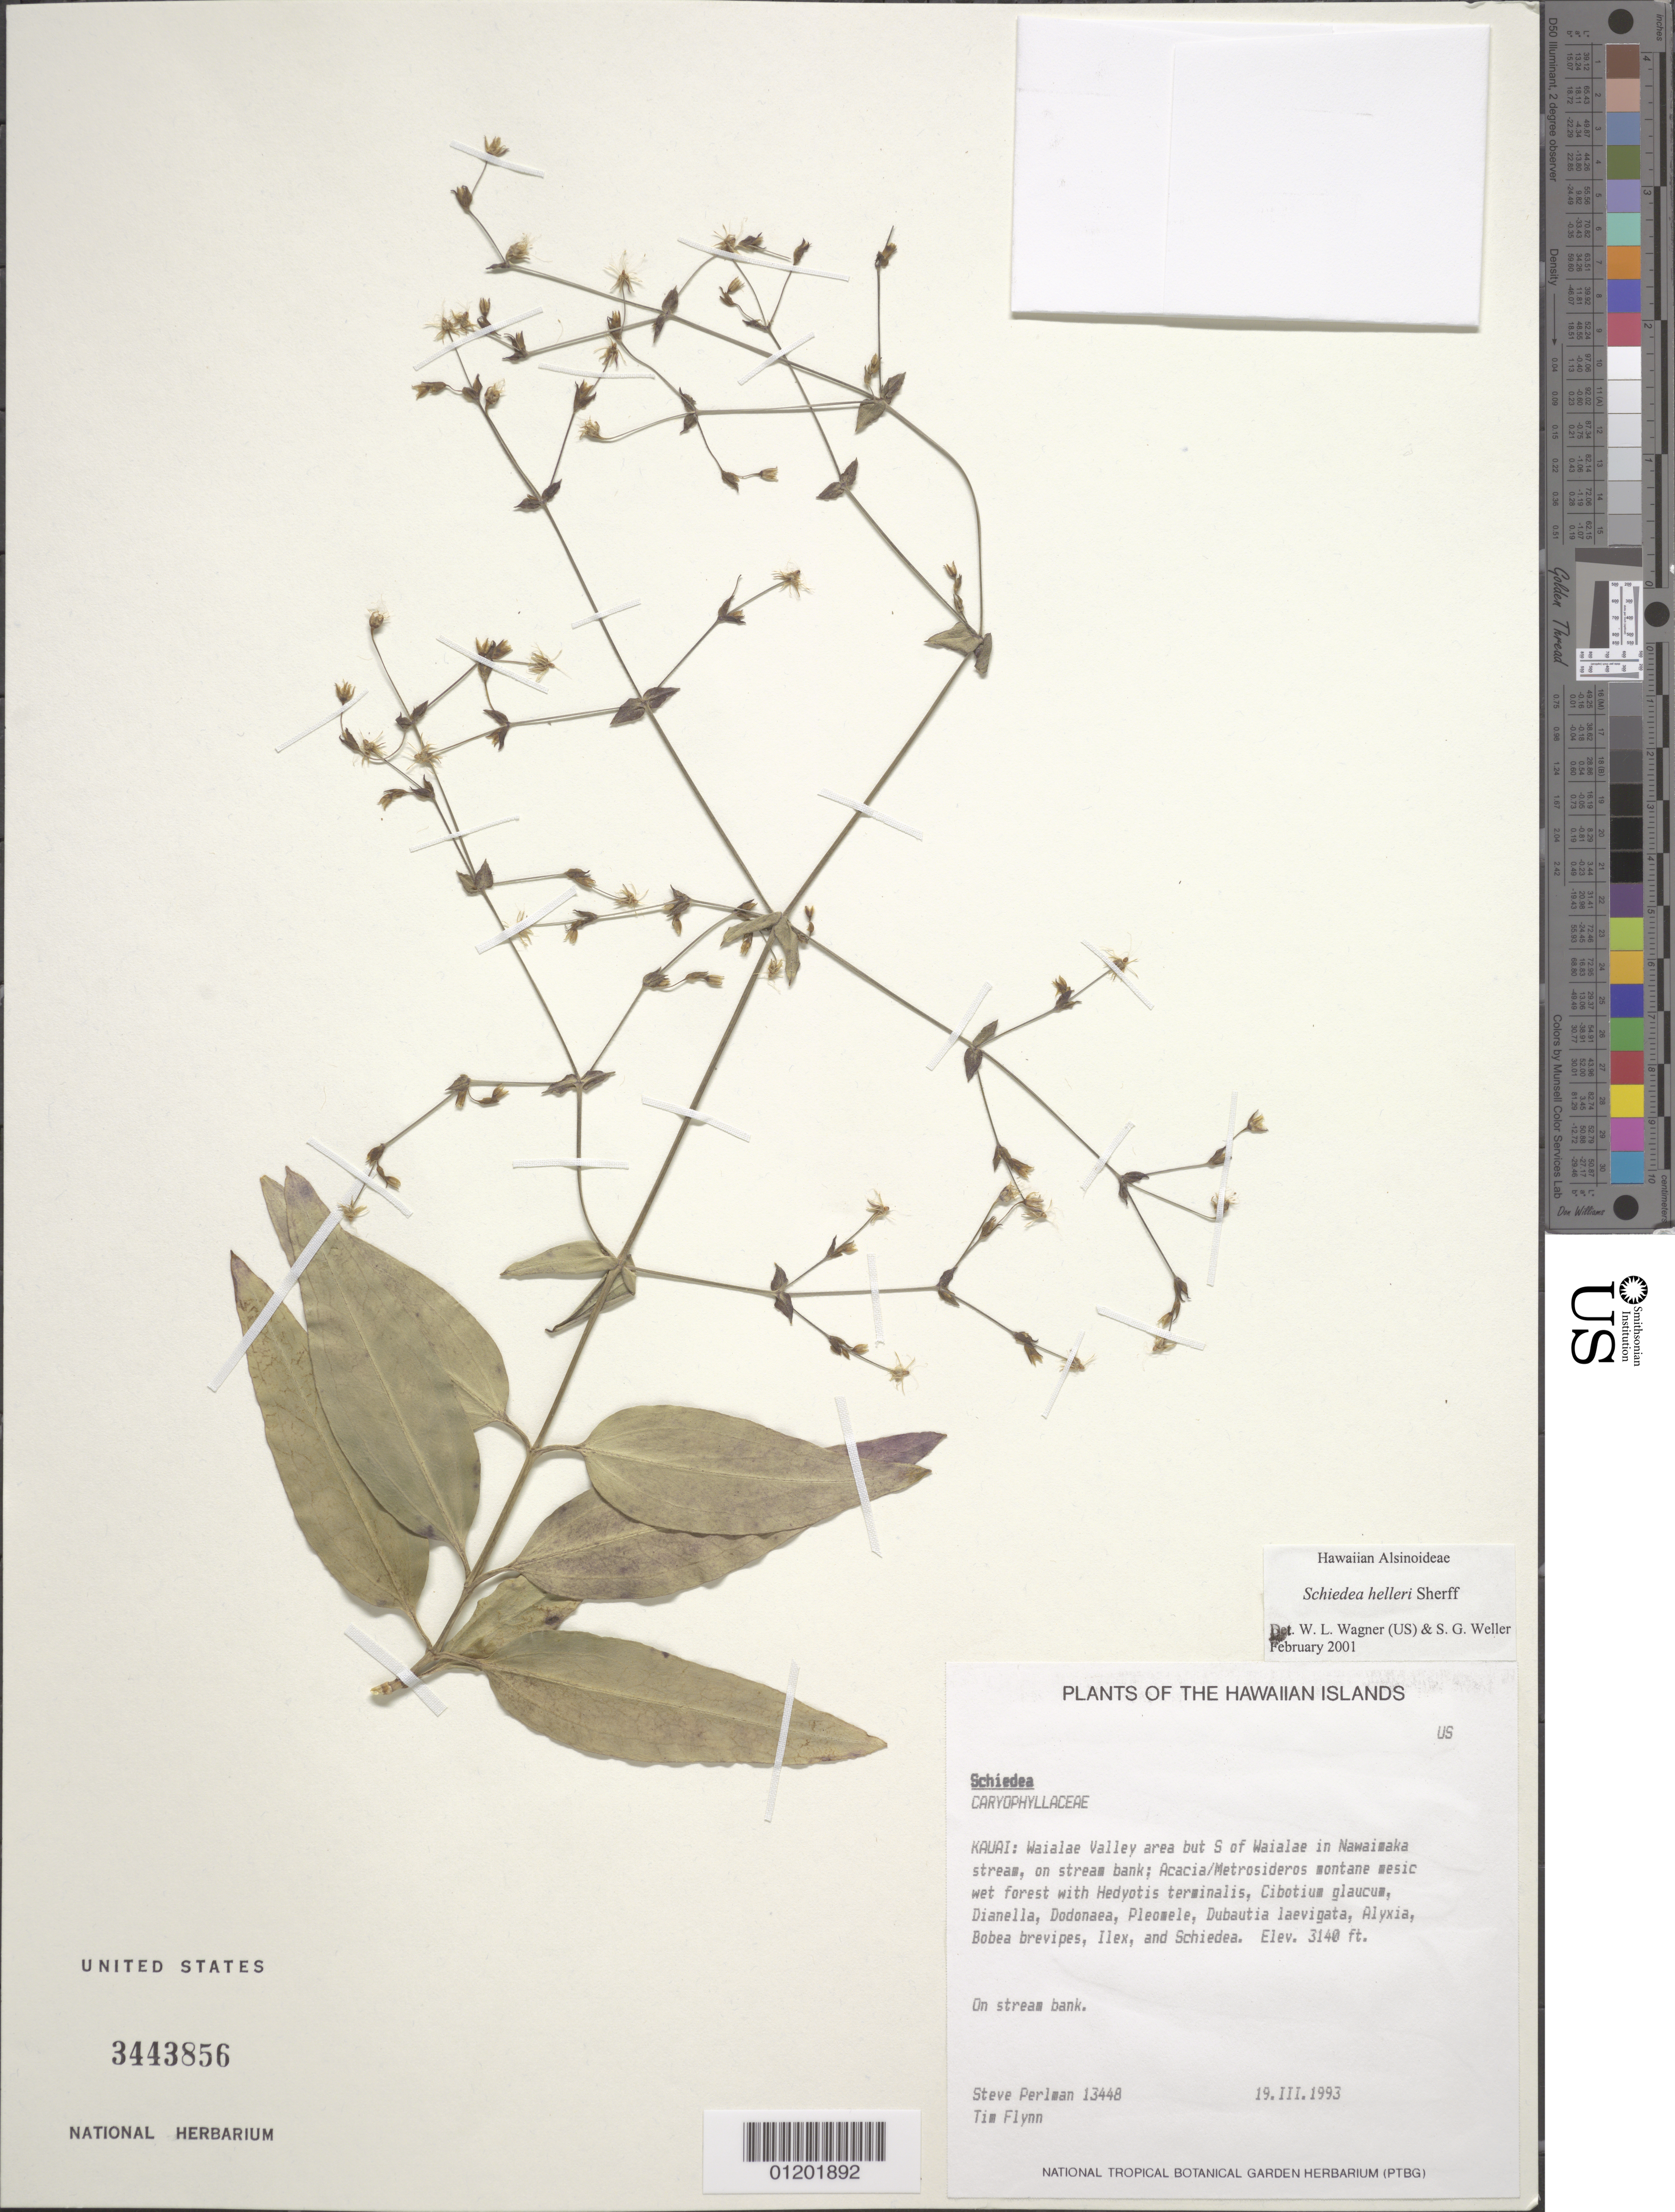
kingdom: Plantae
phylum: Tracheophyta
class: Magnoliopsida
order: Caryophyllales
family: Caryophyllaceae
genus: Schiedea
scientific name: Schiedea helleri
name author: Sherff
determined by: Wagner, W. L.; Weller, Stephen G.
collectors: S. P. Perlman & T. W. Flynn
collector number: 13448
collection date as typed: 19 Mar 1993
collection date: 1993-03-19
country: United States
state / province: Hawaii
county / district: Kauai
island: Kaua'i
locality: Waialae Valley area but S of Waialae in Nawaimaka stream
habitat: Montane mesic wet forest.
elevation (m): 957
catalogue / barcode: US 3443856